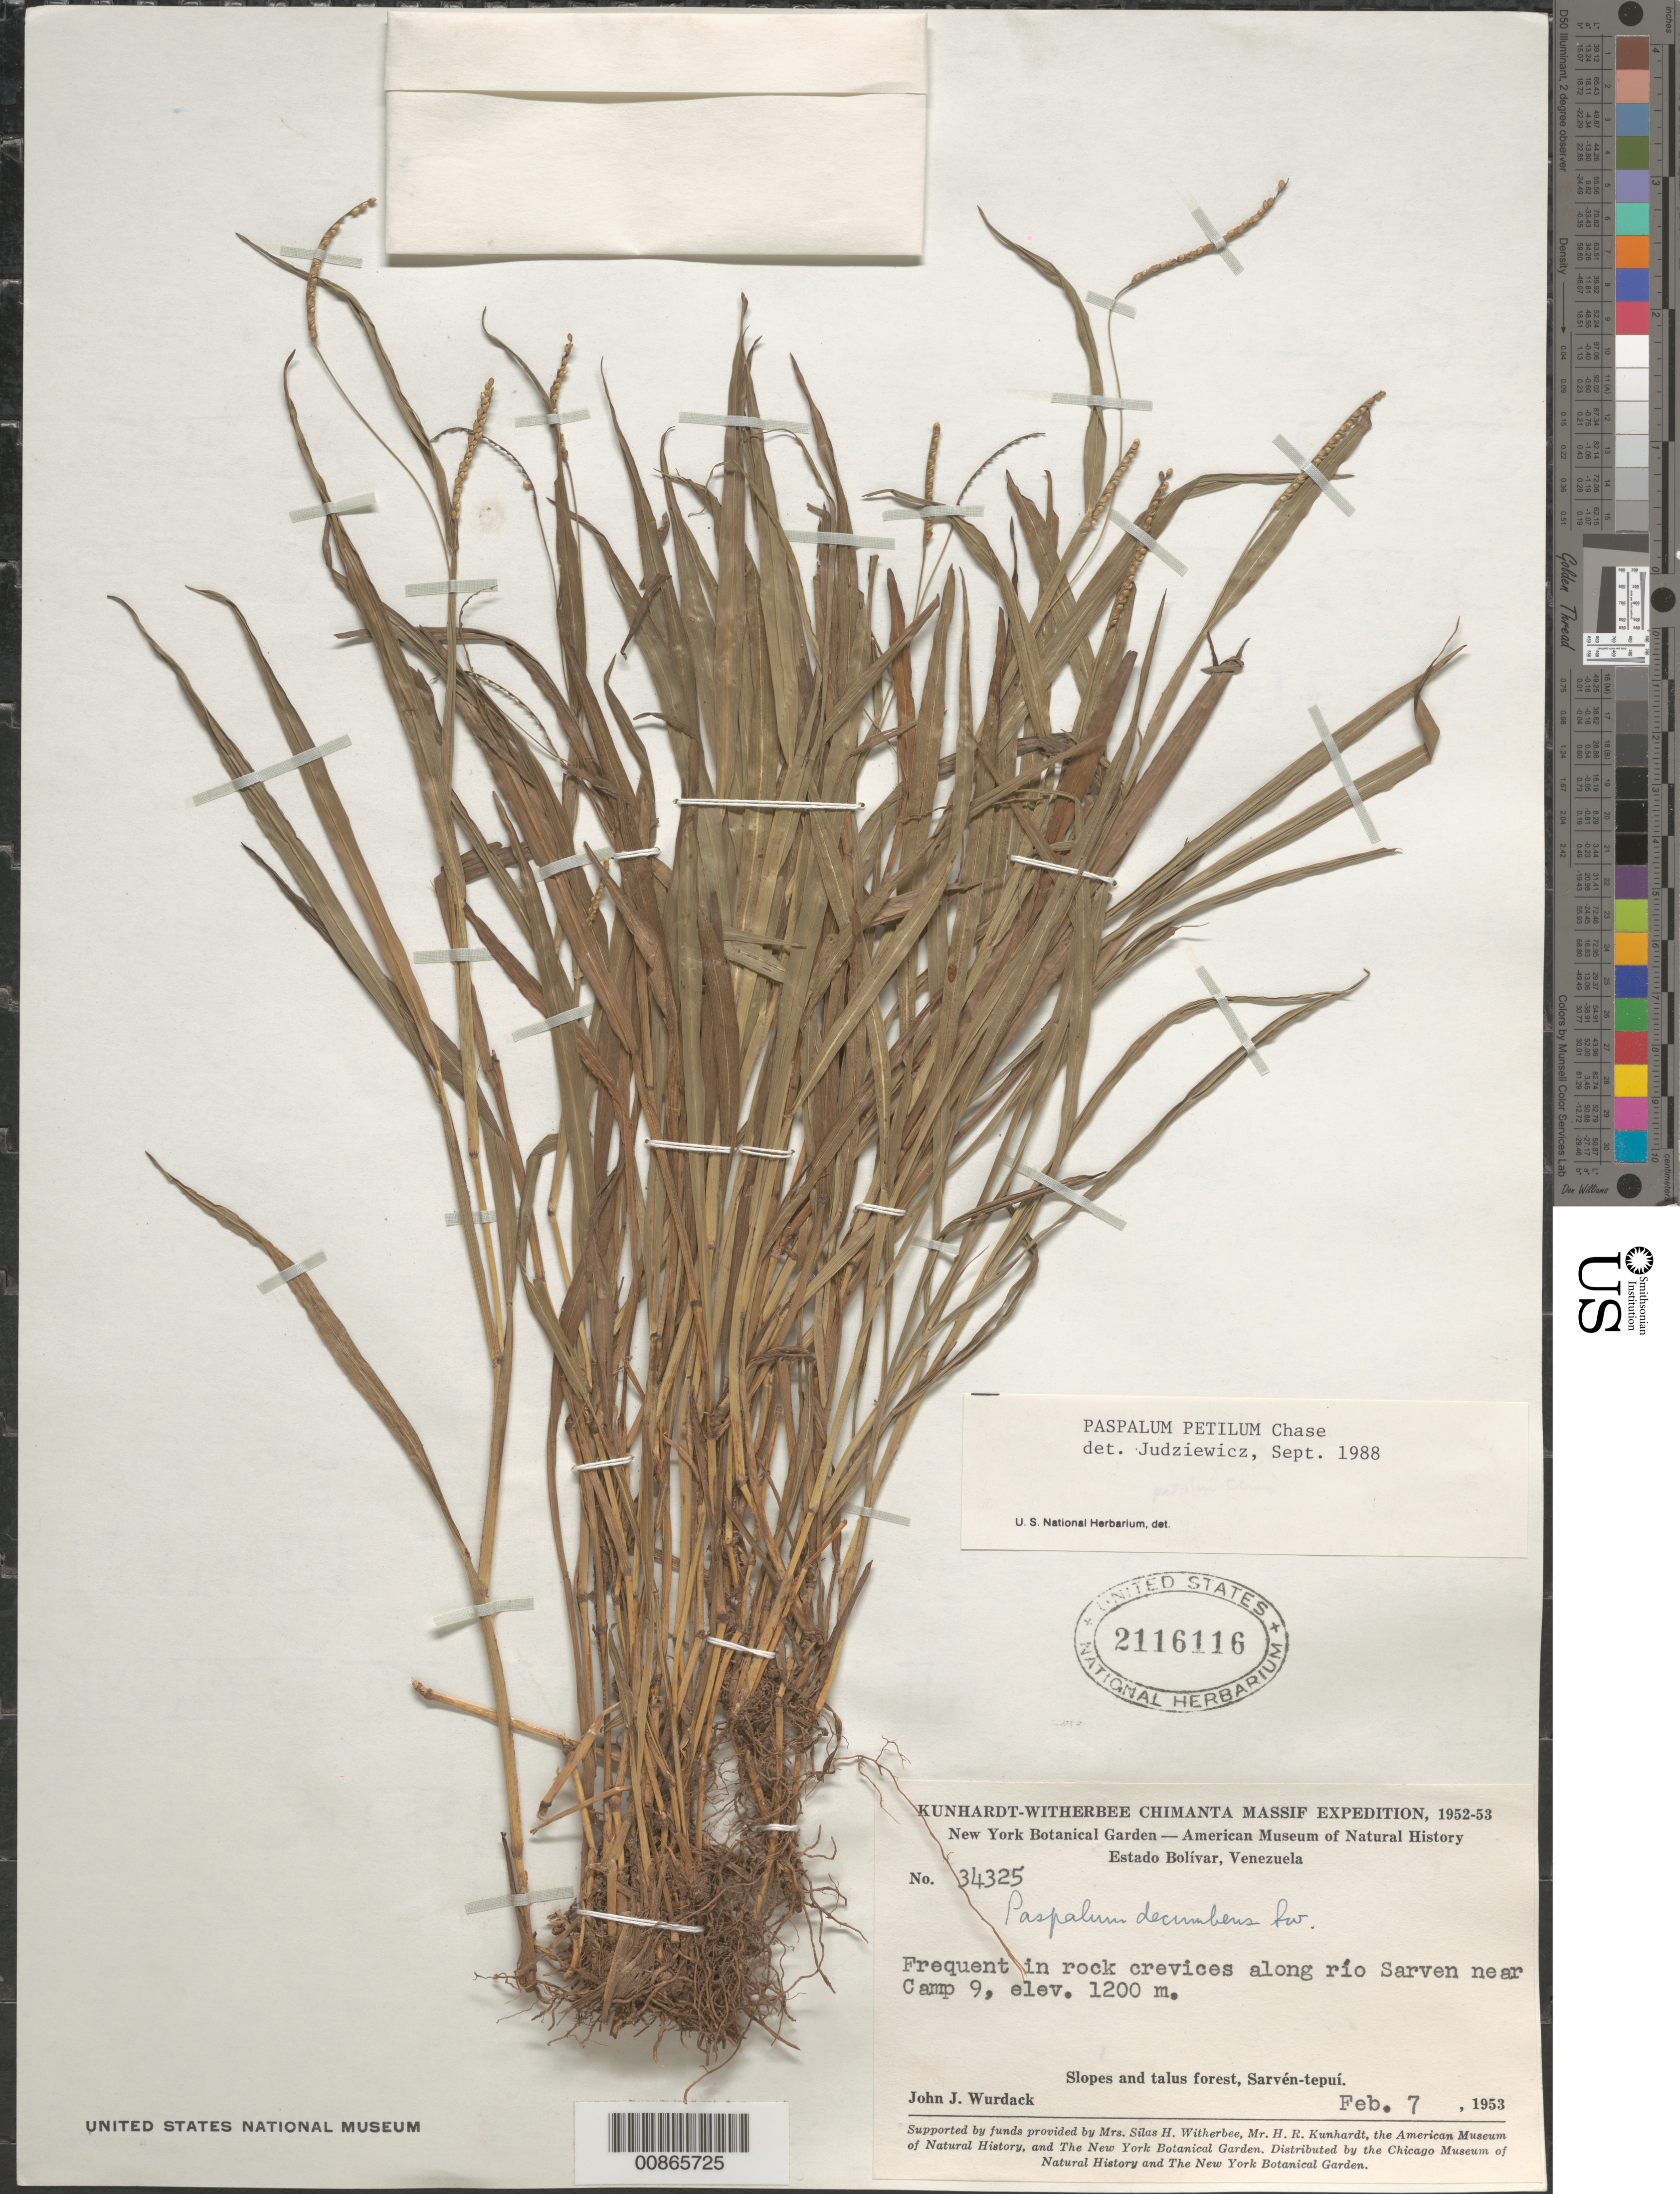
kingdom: Plantae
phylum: Tracheophyta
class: Liliopsida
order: Poales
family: Poaceae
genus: Paspalum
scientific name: Paspalum petilum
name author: Chase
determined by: Judziewicz, E. J.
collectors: J. J. Wurdack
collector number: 34325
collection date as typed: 7-Feb-53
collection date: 1953-02-07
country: Venezuela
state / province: Bolívar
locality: Sarvén-tepuí, Río Sarvén, near Camp 9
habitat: In rock crevices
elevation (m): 1200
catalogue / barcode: US 2116116